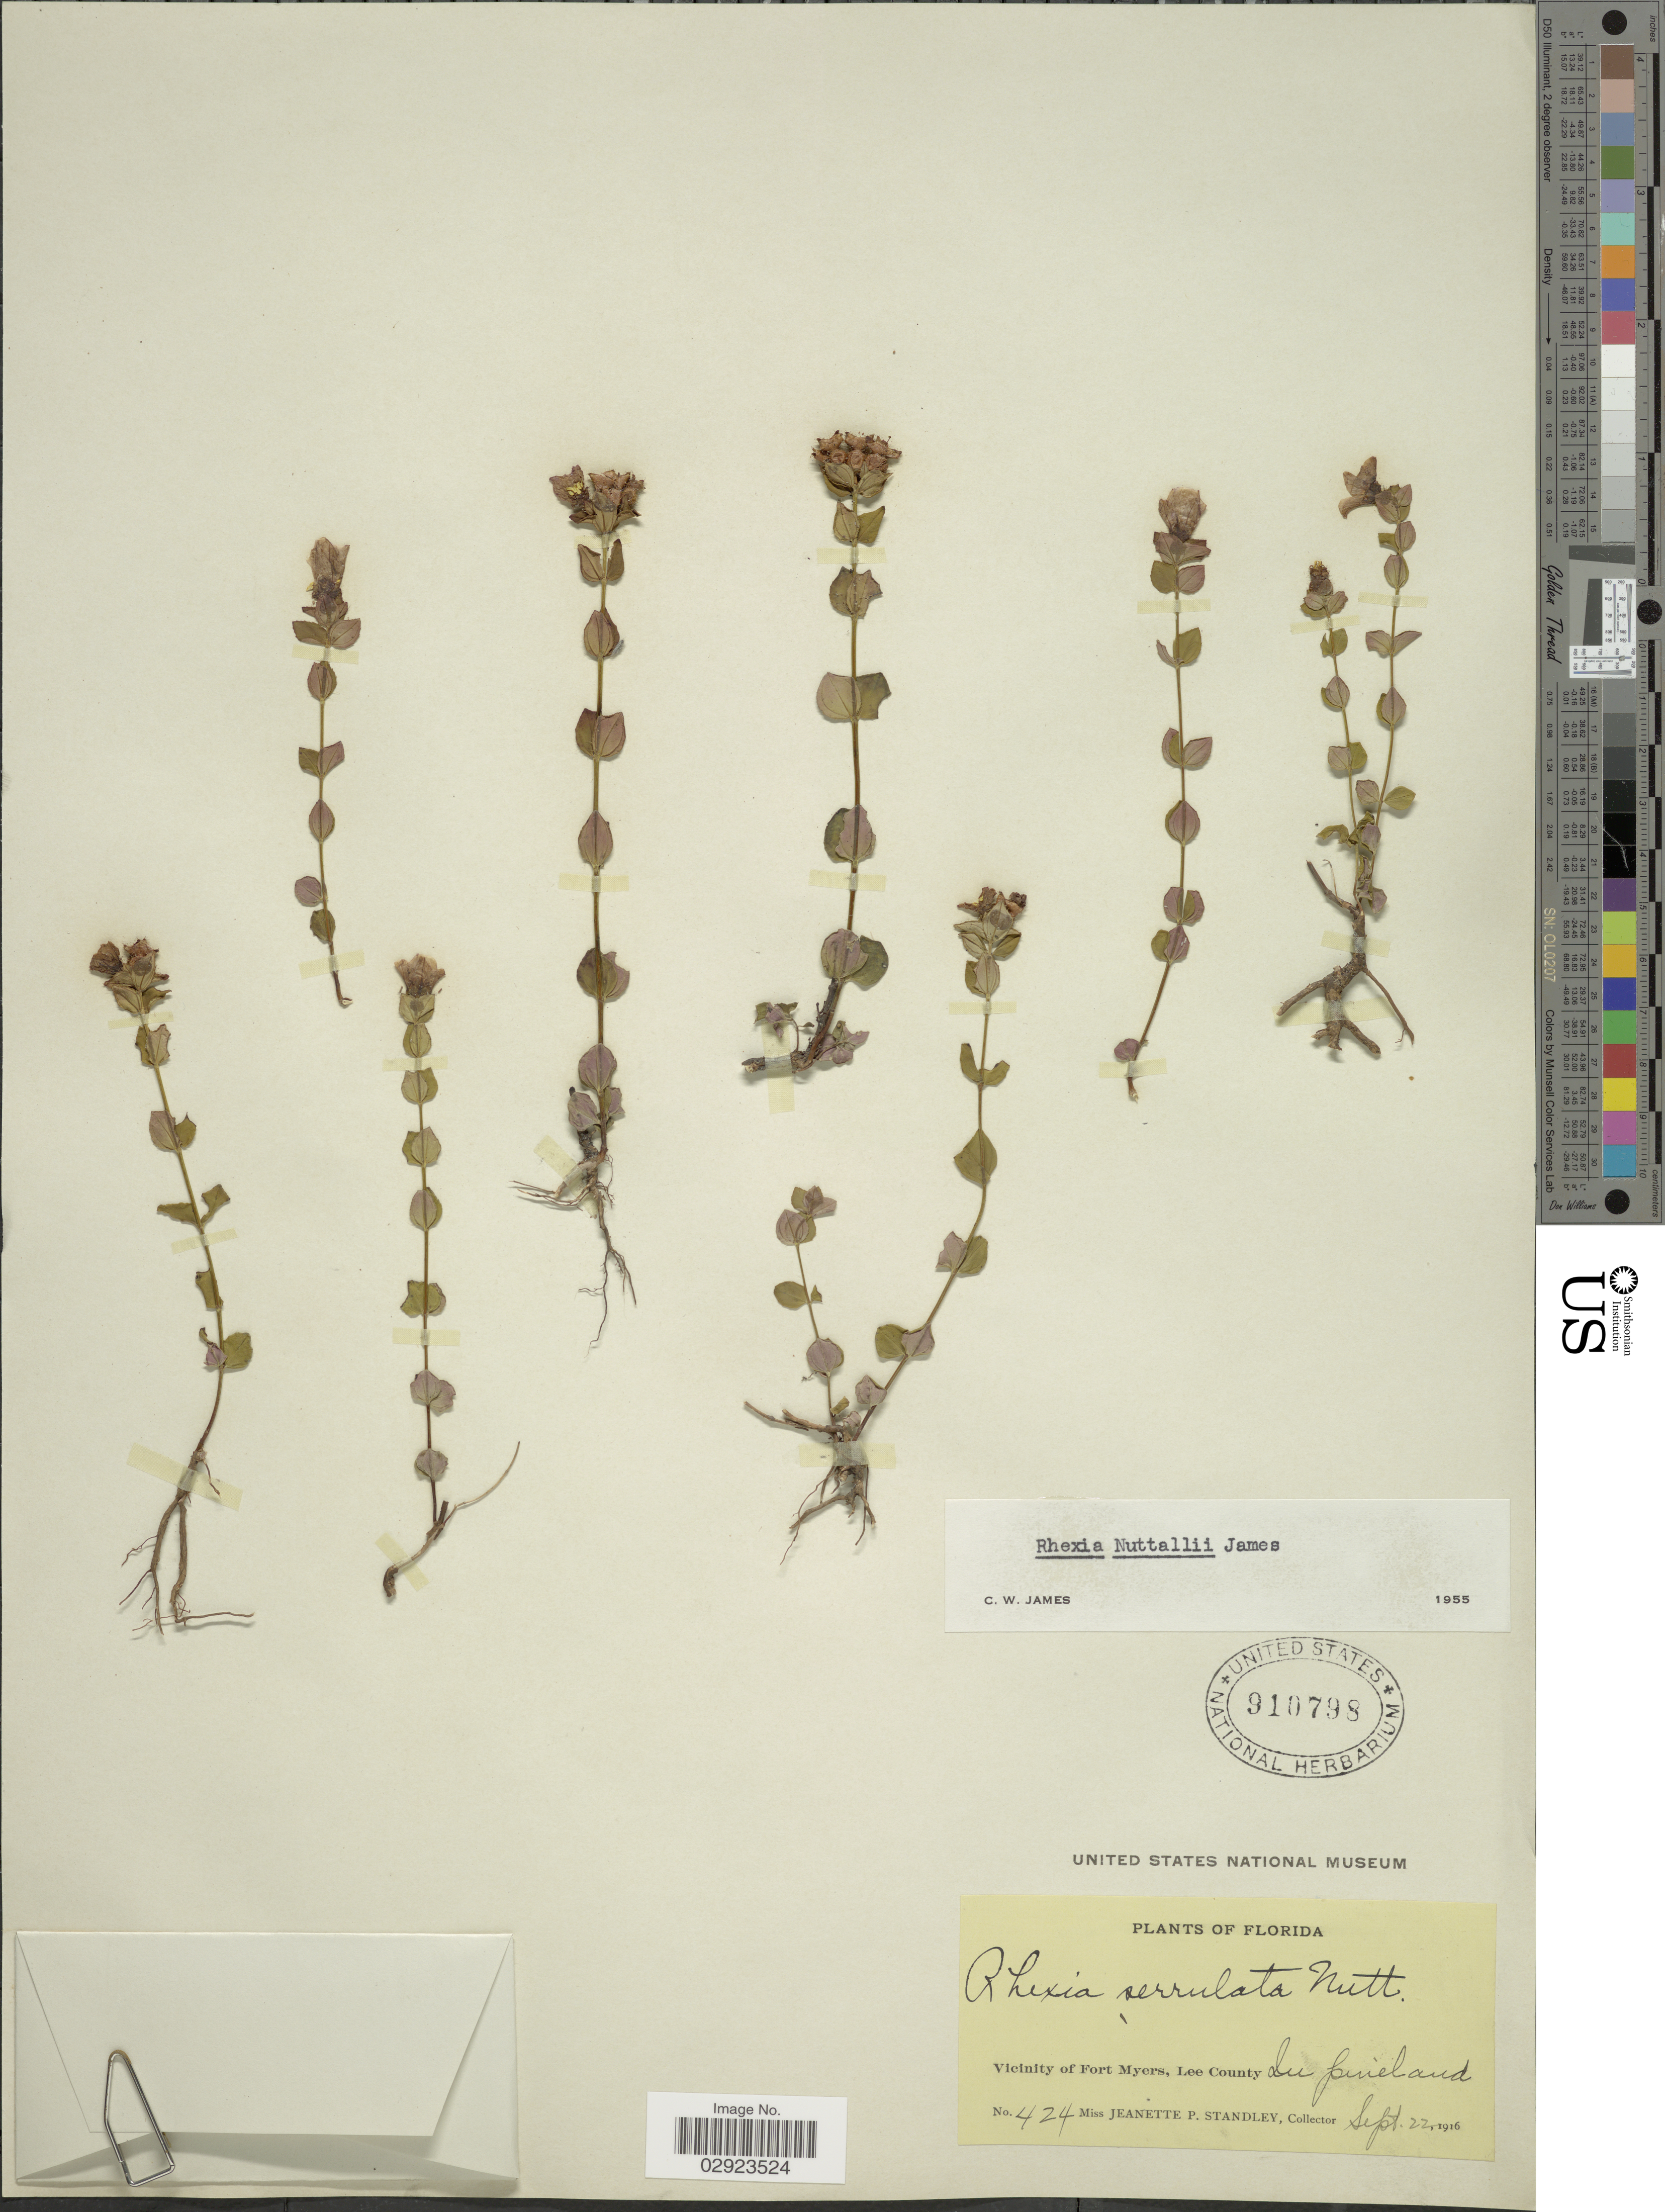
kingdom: Plantae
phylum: Tracheophyta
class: Magnoliopsida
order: Myrtales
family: Melastomataceae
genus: Rhexia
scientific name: Rhexia nuttallii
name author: C.W. James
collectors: J. P. Standley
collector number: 424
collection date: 1916-09-22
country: United States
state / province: Florida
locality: Vicinity of Fort Meyers, Lee County.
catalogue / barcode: US 910798